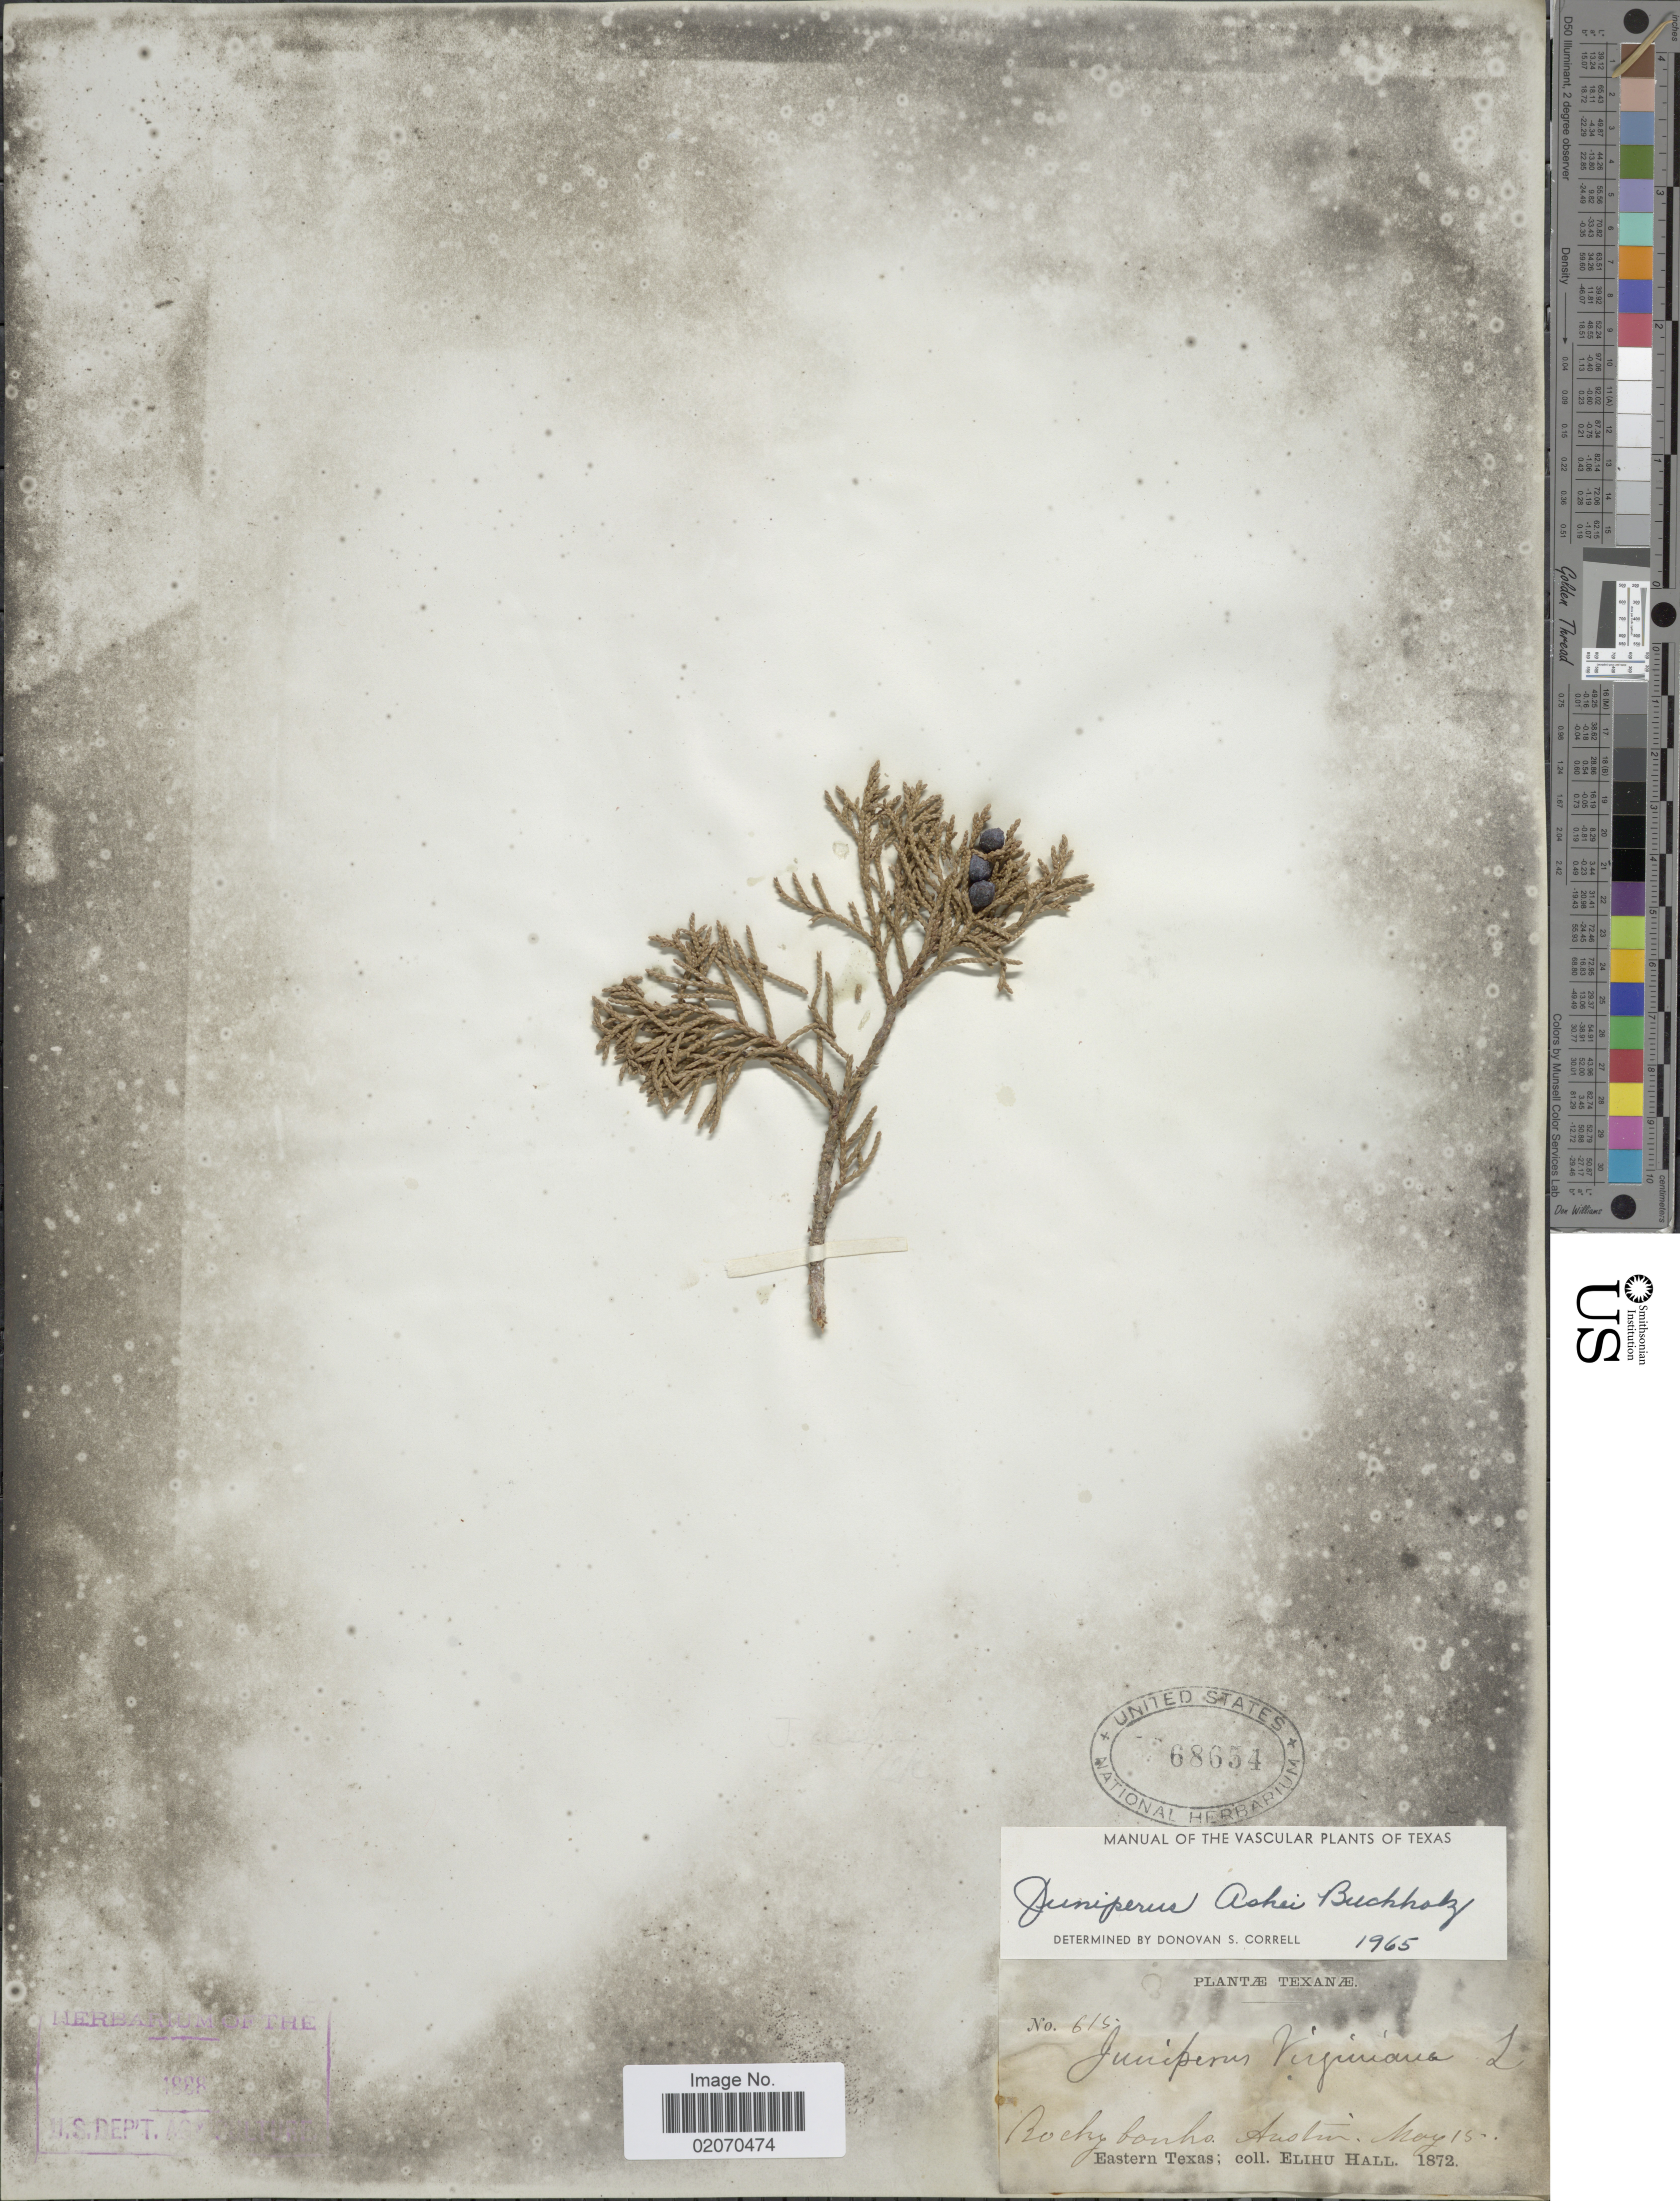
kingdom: Plantae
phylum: Tracheophyta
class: Pinopsida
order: Pinales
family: Cupressaceae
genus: Juniperus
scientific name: Juniperus ashei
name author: J. Buchholz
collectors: E. Hall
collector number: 615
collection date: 1872-05-15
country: United States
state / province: Texas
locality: Austin, Eastern Texas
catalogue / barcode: US 68654